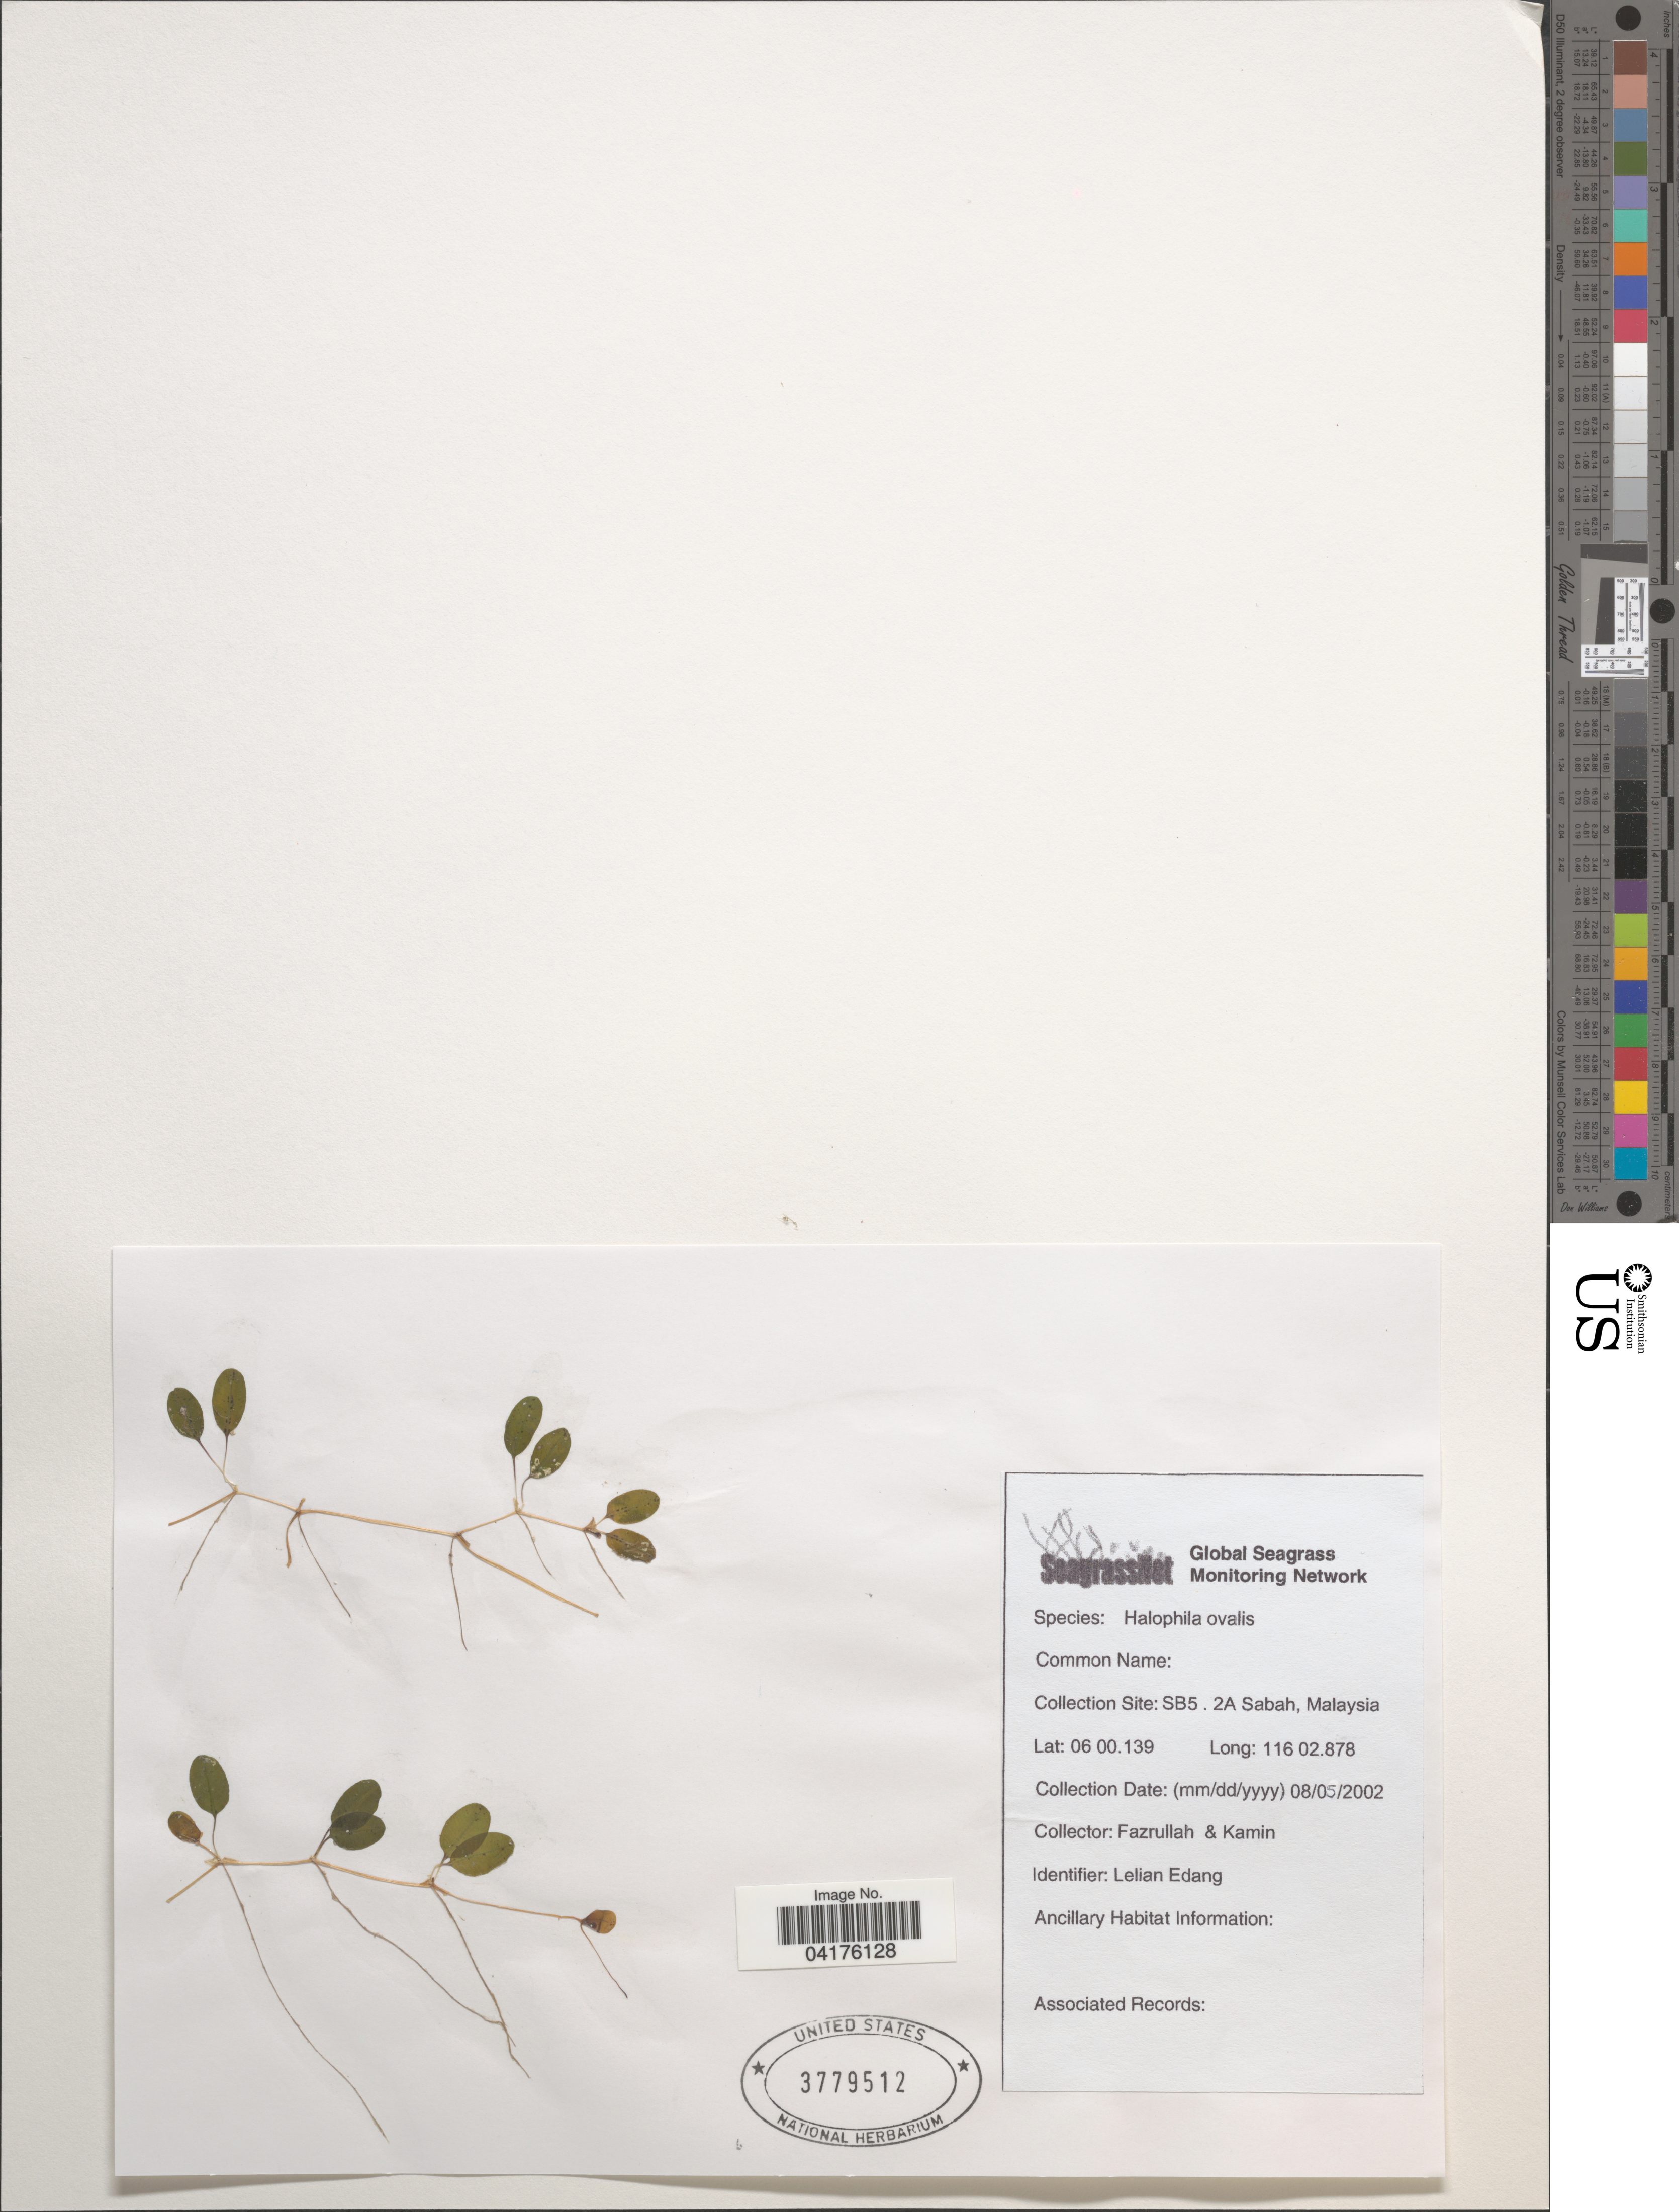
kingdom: Plantae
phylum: Tracheophyta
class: Liliopsida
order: Alismatales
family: Hydrocharitaceae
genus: Halophila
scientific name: Halophila ovalis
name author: (R. Br.) Hook. f.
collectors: Fazrullah & Kamin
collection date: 2002-08-05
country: Malaysia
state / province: Sabah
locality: SB5. 2A Sabah.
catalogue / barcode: US 3779512